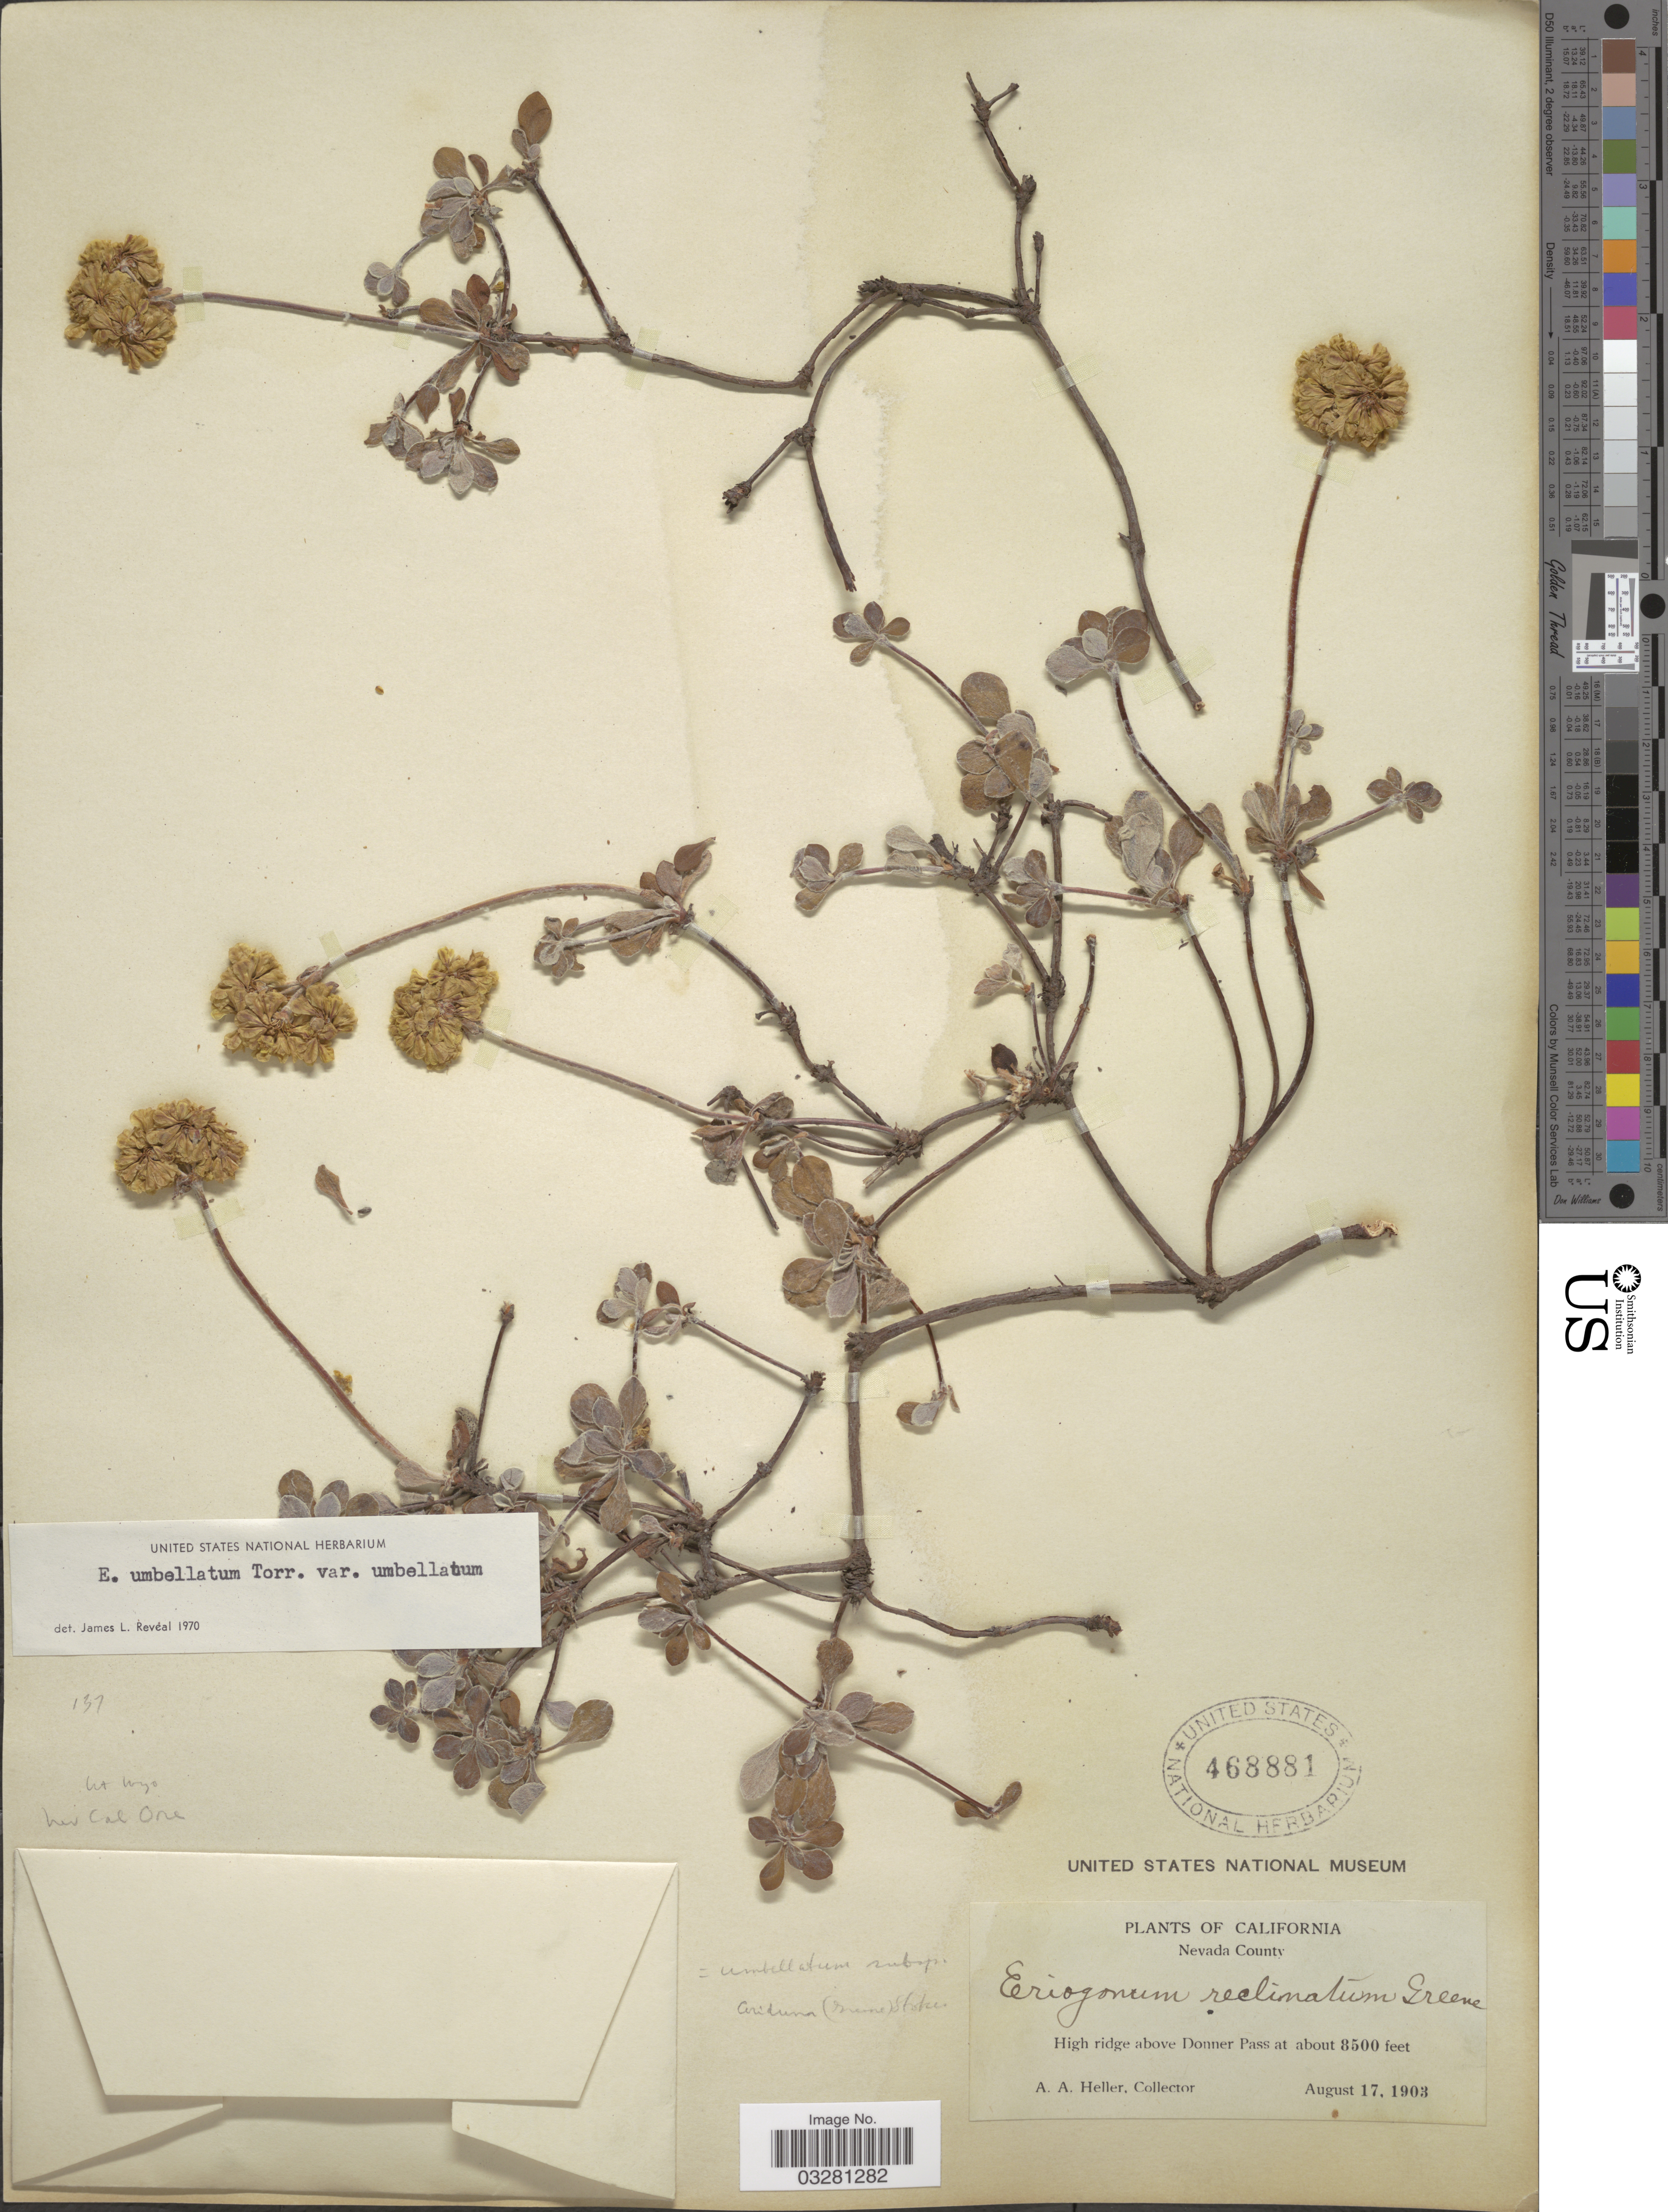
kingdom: Plantae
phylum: Tracheophyta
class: Magnoliopsida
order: Caryophyllales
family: Polygonaceae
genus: Eriogonum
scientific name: Eriogonum umbellatum var. umbellatum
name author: Torr.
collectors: A. A. Heller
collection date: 1903-08-17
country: United States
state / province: California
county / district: Nevada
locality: Nevada County. High ridge above Donner Pass.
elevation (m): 2591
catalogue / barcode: US 468881